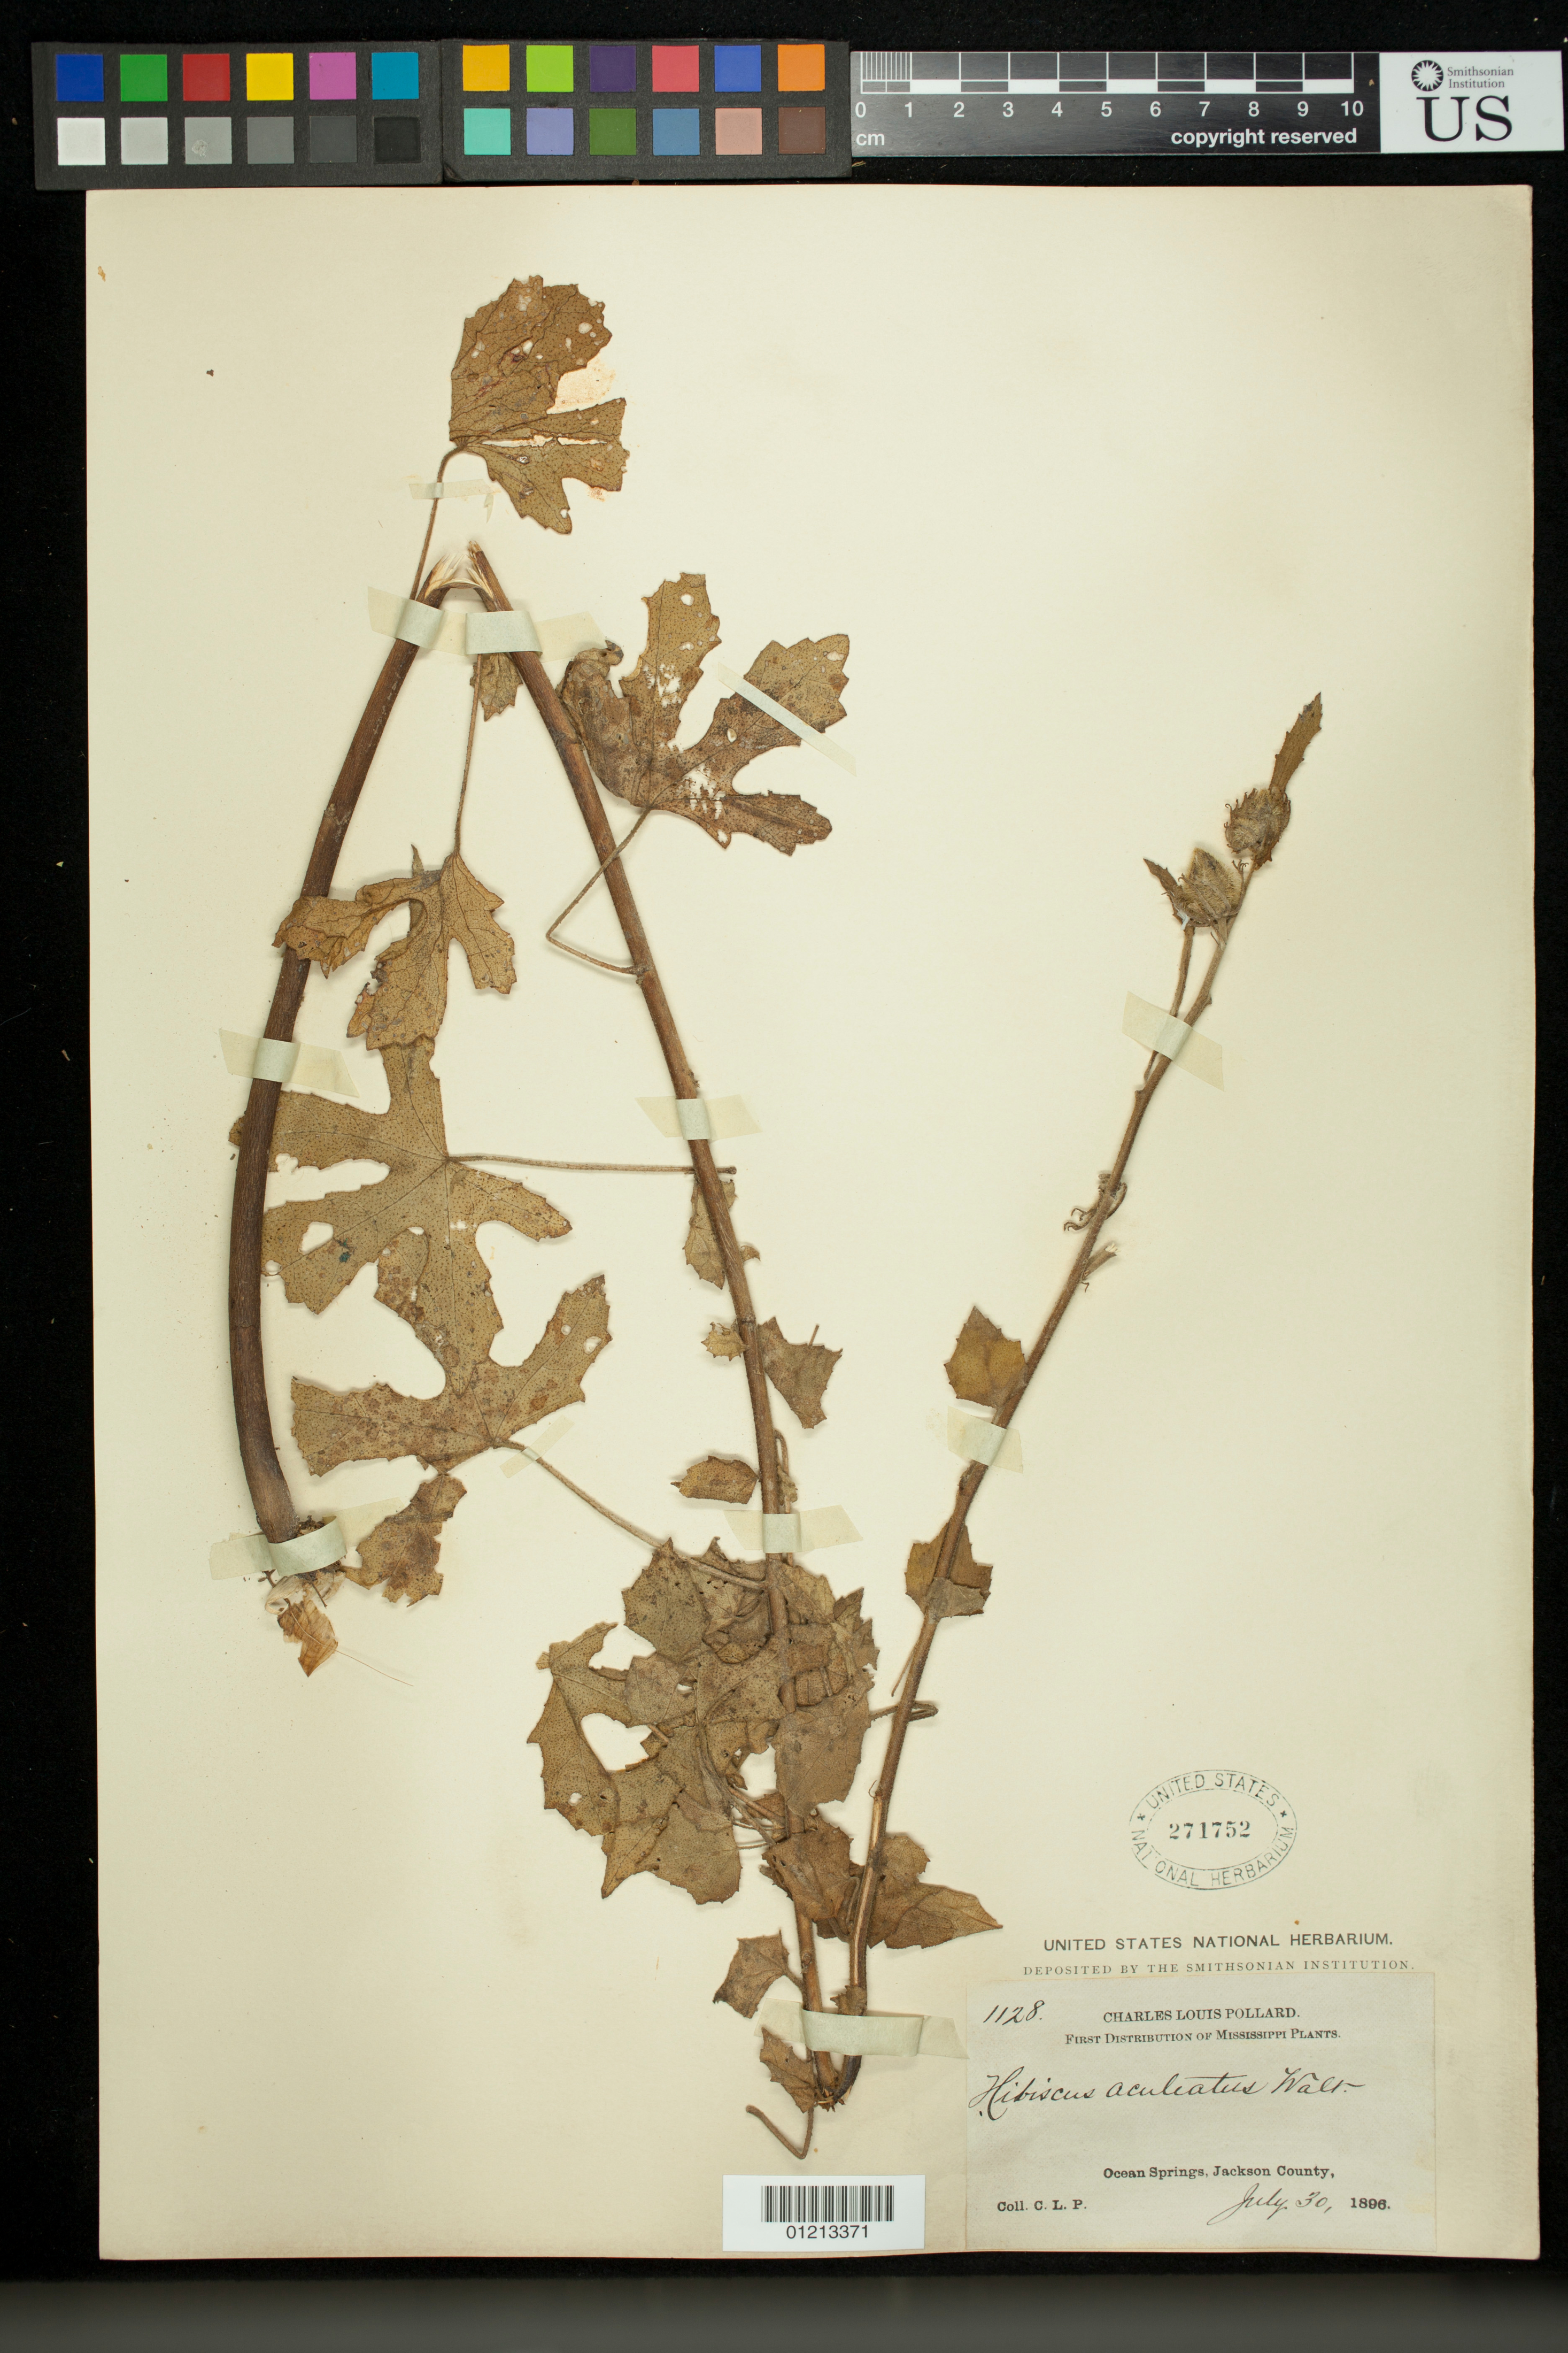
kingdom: Plantae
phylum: Tracheophyta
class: Magnoliopsida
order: Malvales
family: Malvaceae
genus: Sabdariffa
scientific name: Sabdariffa aculeata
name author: (Walter) M.M. Hanes & R.L. Barrett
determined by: Dorr, Laurence J., Curator (BOT), Smithsonian Institution - National Museum of Natural History (UNITED STATES)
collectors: C. L. Pollard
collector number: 1128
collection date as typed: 30 Jul 1896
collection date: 1896-07-30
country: United States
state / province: Mississippi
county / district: Jackson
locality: Ocean Springs, Jackson County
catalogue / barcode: US 271752